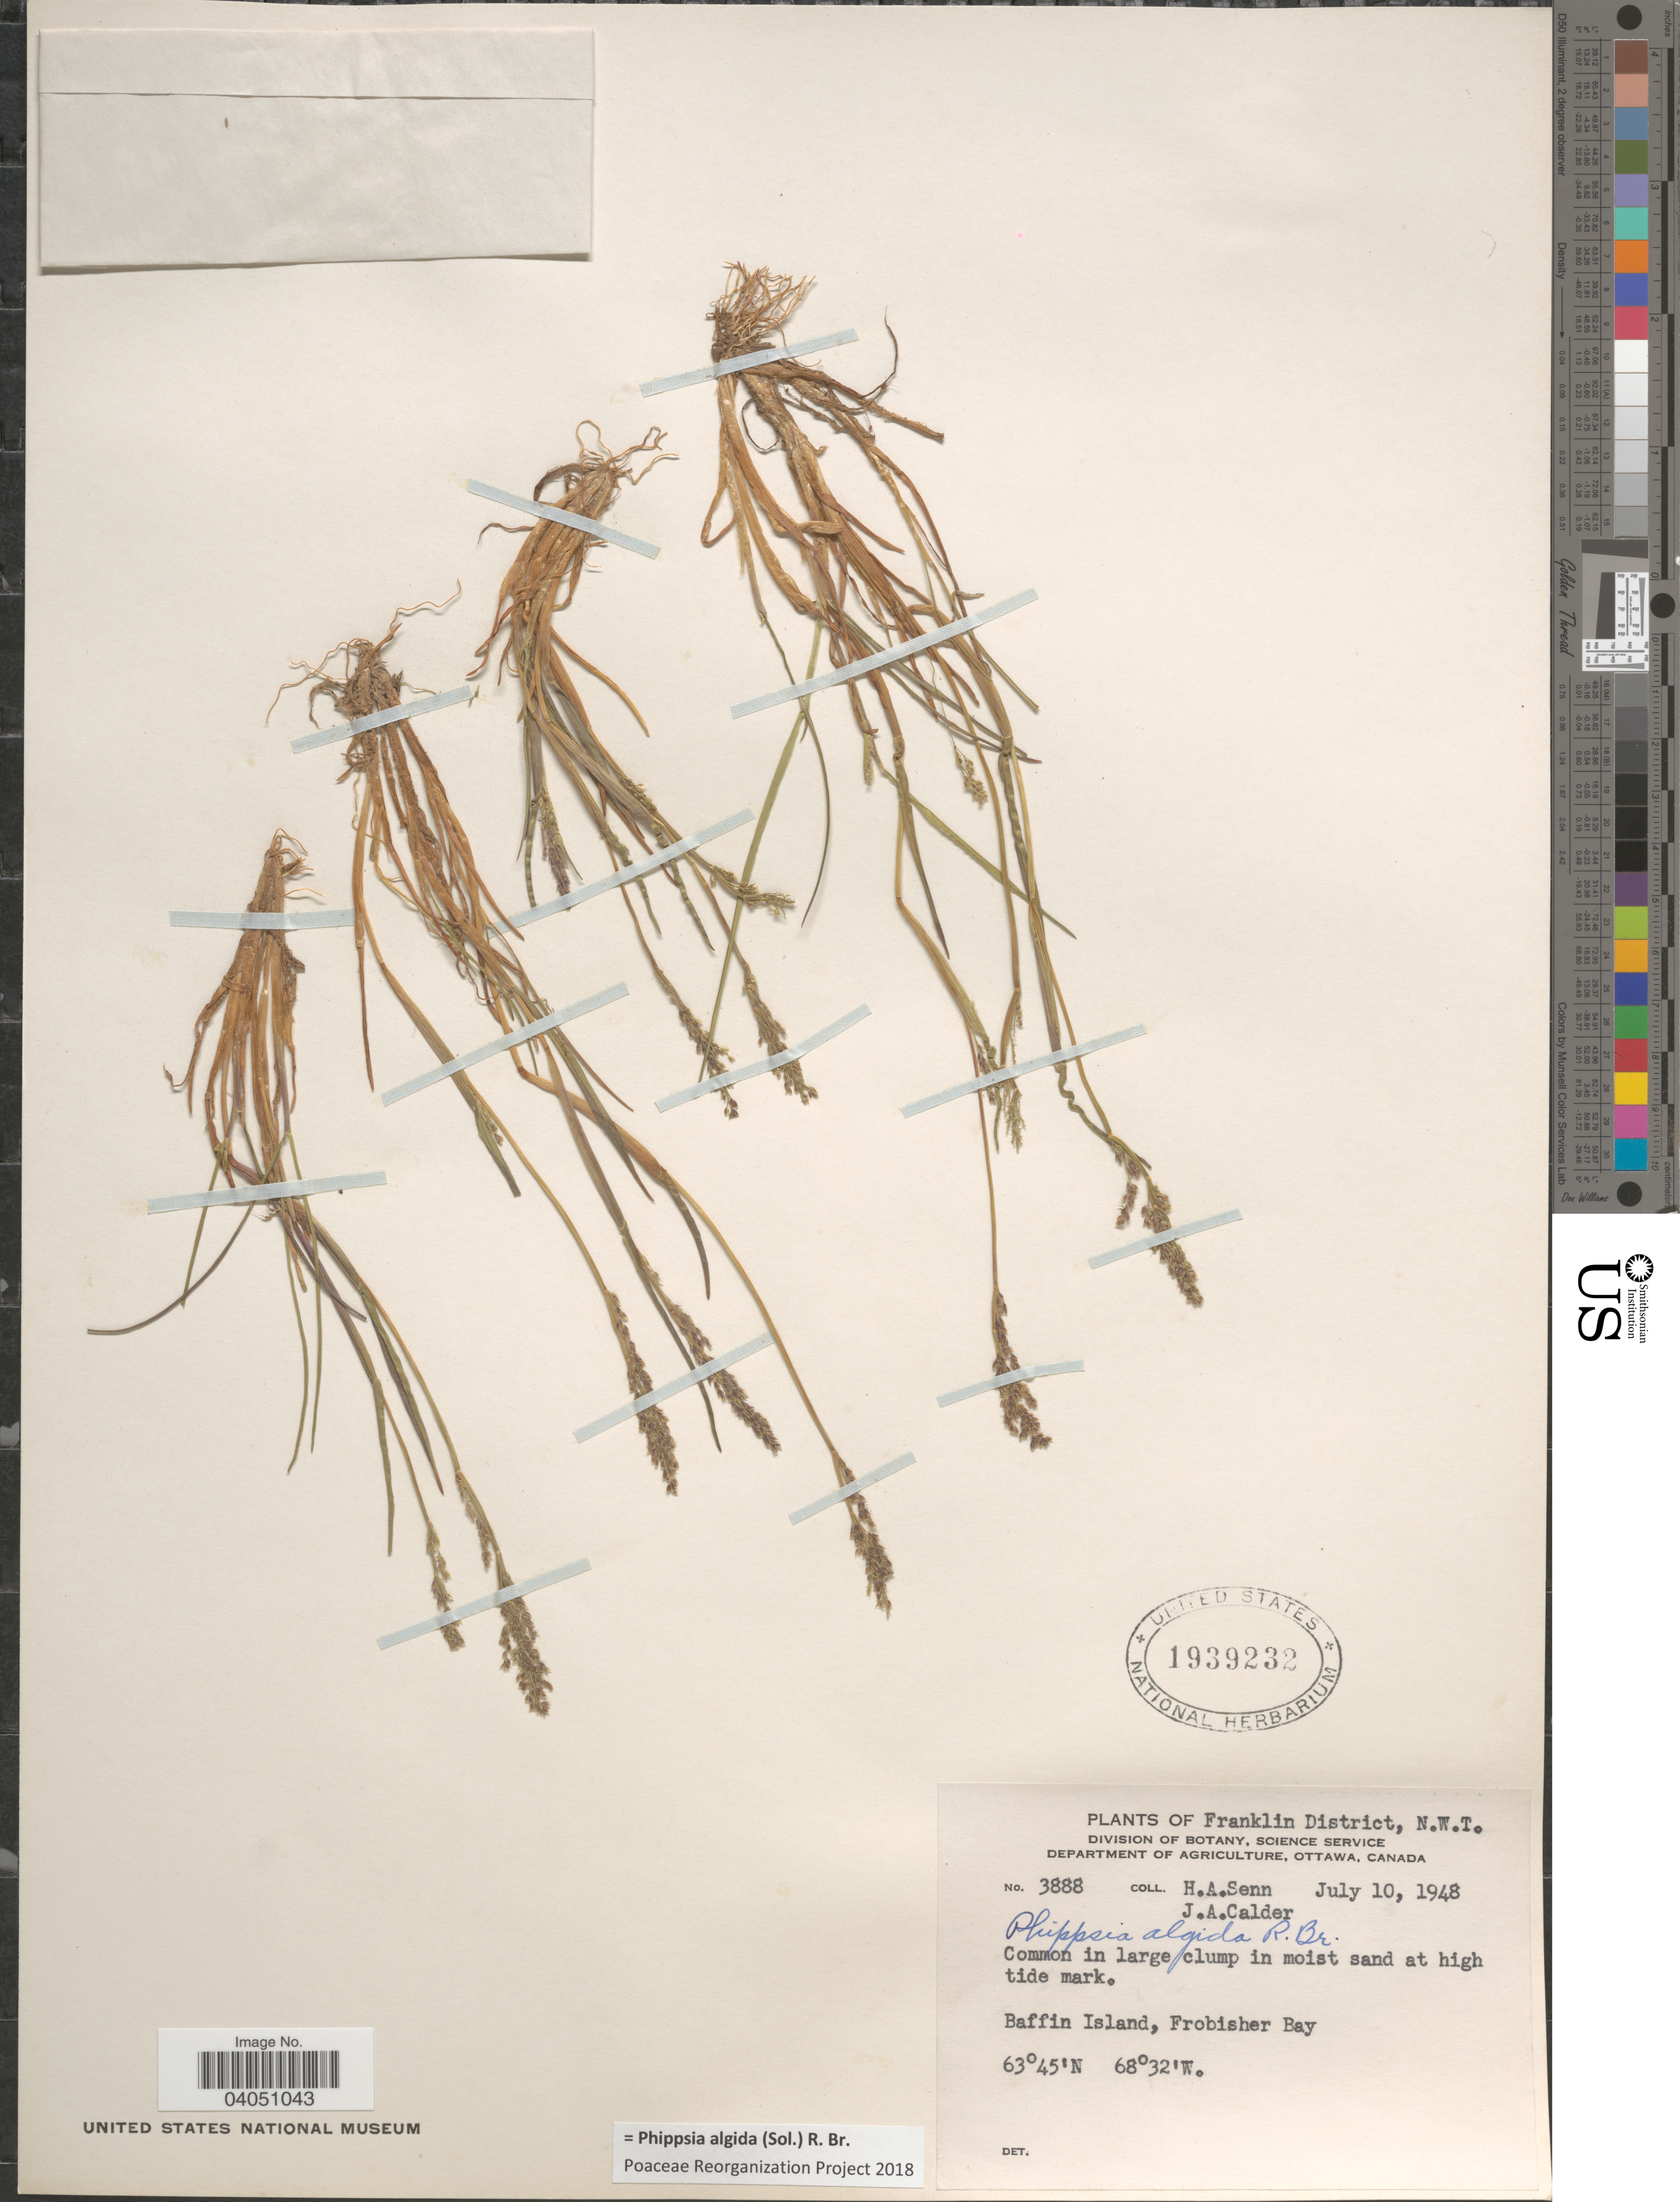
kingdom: Plantae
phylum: Tracheophyta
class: Liliopsida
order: Poales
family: Poaceae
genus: Phippsia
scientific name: Phippsia algida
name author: (Sol.) R. Br.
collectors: H. Senn & J. A. Calder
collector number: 3888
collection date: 1948-07-10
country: Canada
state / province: Northwest Territories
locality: Franklin District. Baffin Island, Frobisher Bay.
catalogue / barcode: US 1939232